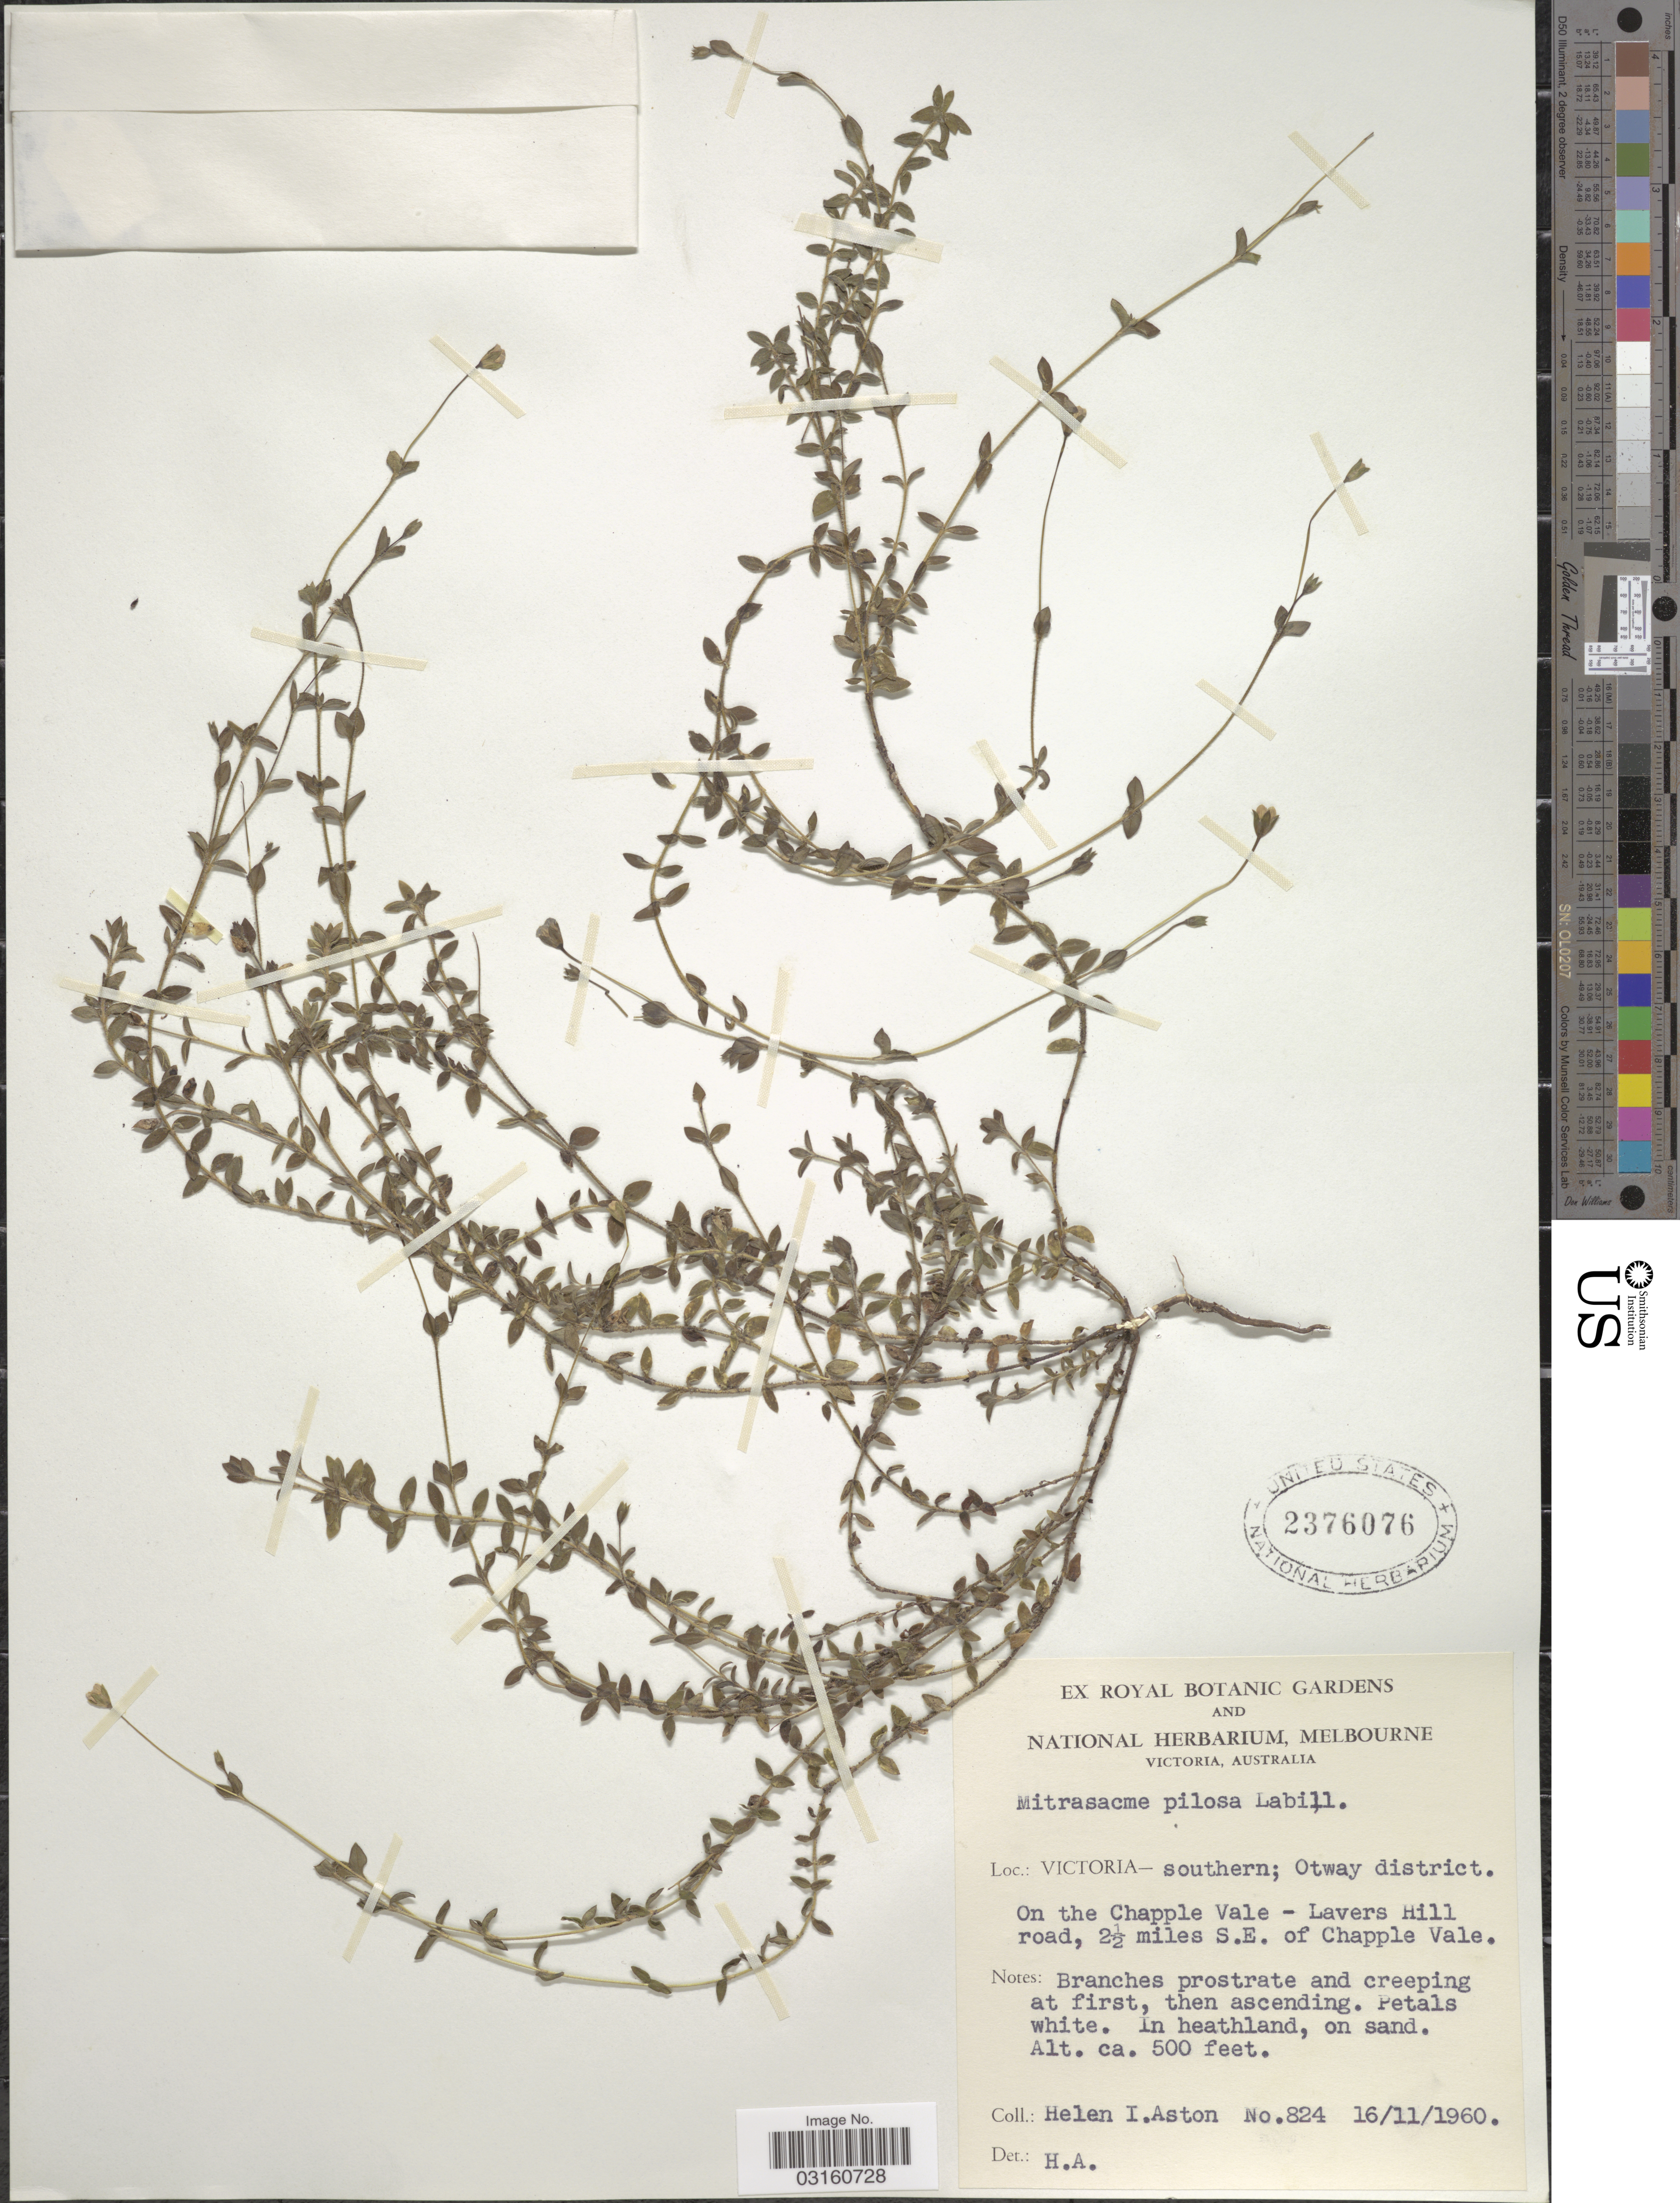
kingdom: Plantae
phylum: Tracheophyta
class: Magnoliopsida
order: Gentianales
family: Loganiaceae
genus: Mitrasacme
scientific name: Mitrasacme pilosa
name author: Labill.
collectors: H. I. Aston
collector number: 824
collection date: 1960-11-16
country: Australia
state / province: Victoria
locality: Victoria - southern; Otway district. On the Chapple Vale - Lavers Hill road, 2½ miles S.E. of Chapple Vale.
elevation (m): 152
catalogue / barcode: US 2376076